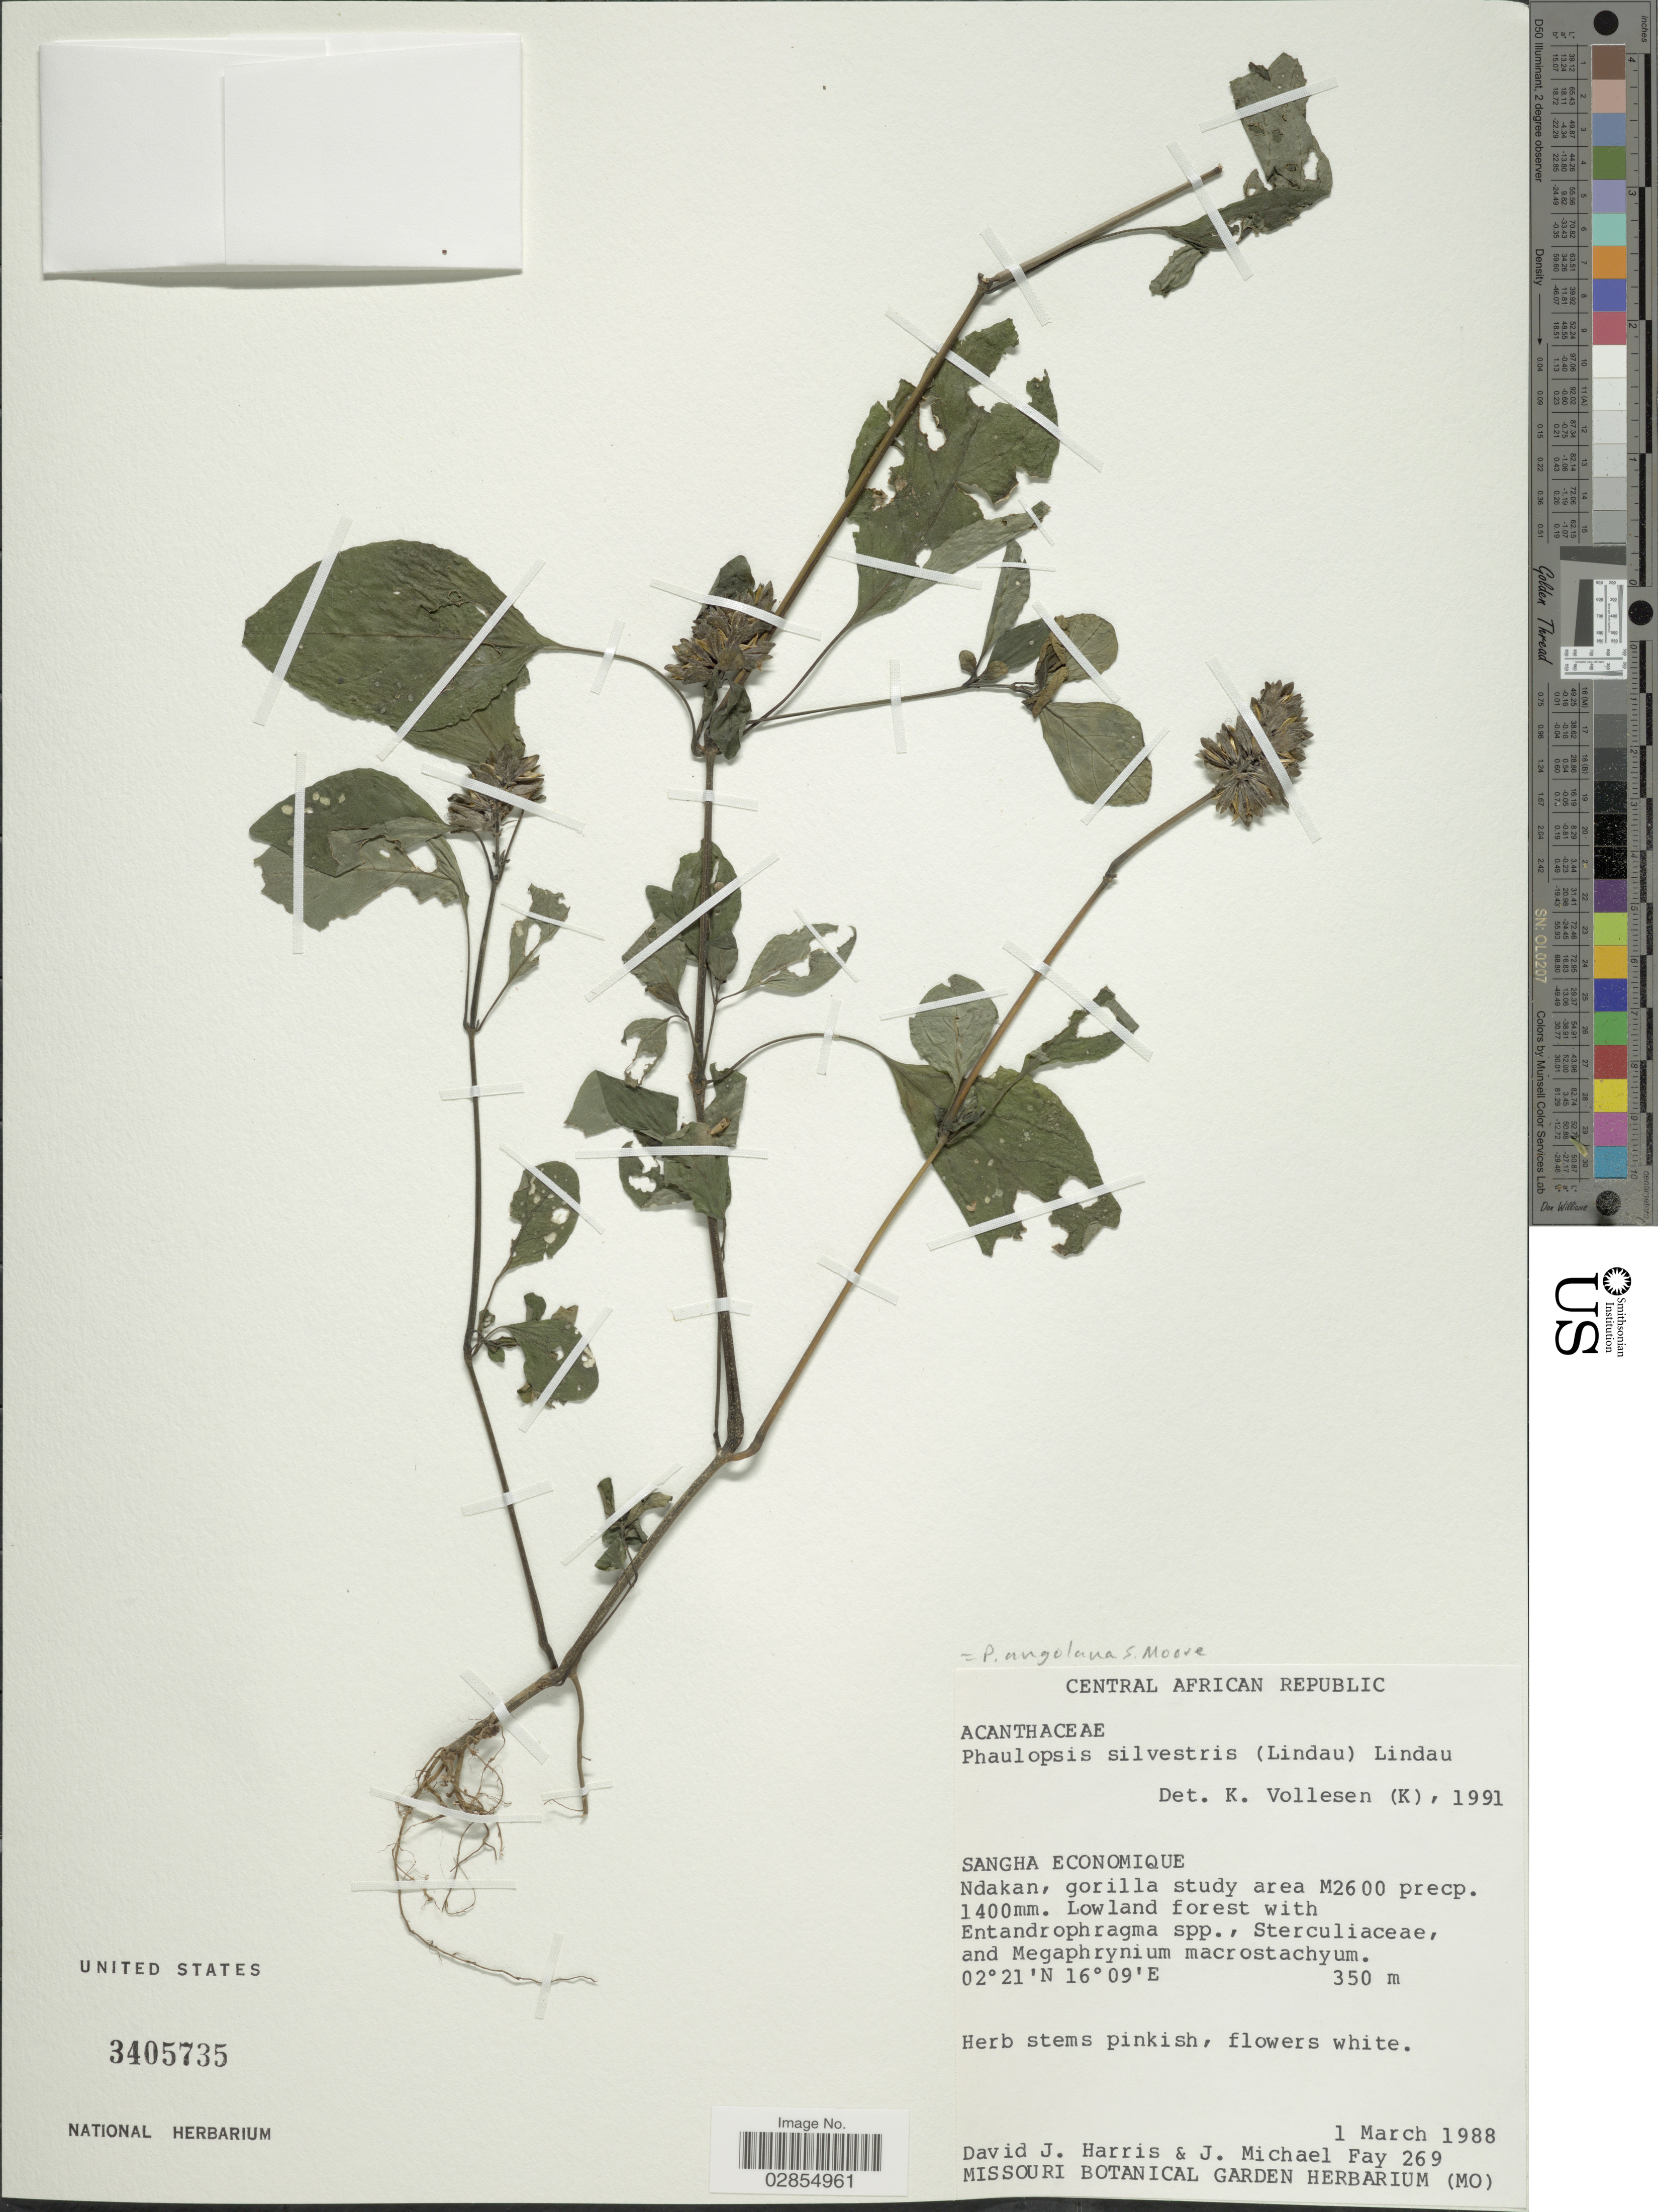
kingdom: Plantae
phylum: Tracheophyta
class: Magnoliopsida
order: Lamiales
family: Acanthaceae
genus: Phaulopsis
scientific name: Phaulopsis angolana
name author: S. Moore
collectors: D. J. Harris & J. M. Fay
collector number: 269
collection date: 1988-03-01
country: Congo, Republic of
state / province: Sangha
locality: Central African Republic, Sangha Economique, Ndakan, gorilla study area M2600 precp. 1400 mm.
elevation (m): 350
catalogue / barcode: US 3405735